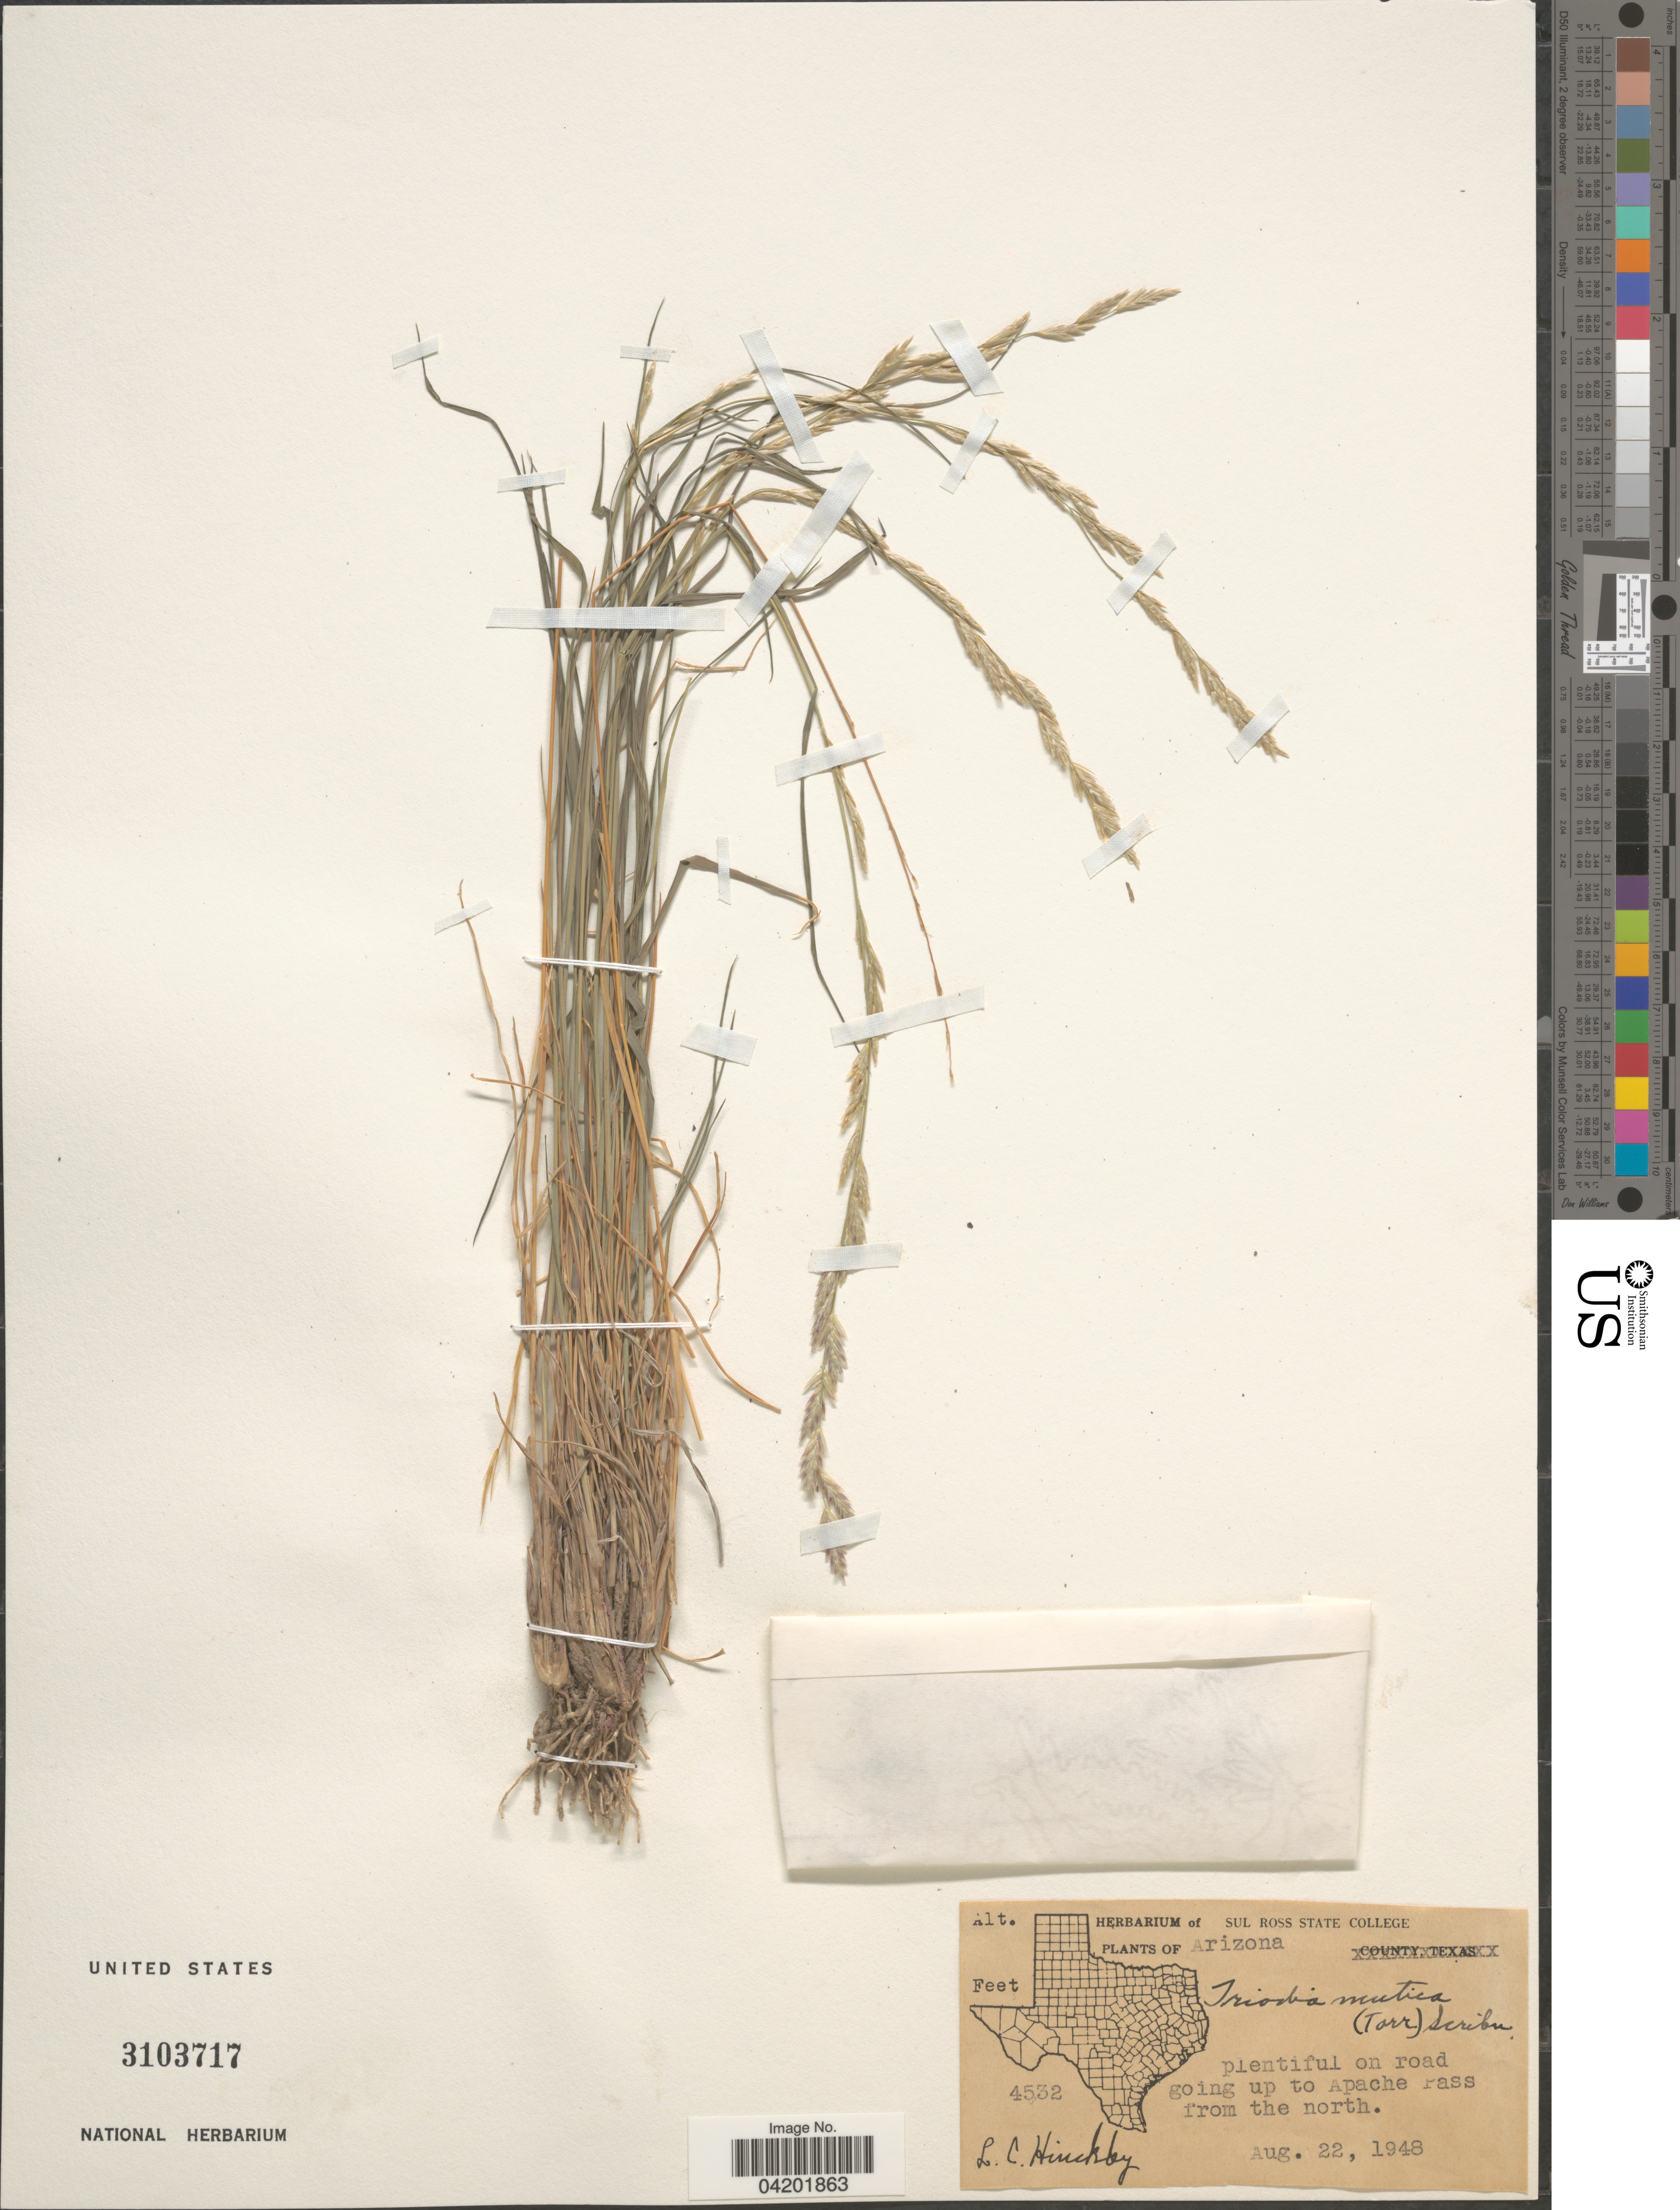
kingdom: Plantae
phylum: Tracheophyta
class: Liliopsida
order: Poales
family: Poaceae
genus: Tridentopsis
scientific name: Tridentopsis mutica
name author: (Torr.) P.M. Peterson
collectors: L. Hinckley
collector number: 4532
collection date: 1948-08-22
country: United States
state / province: Arizona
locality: Plentiful on road going up to Apache Pass from the north.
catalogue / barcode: US 3103717